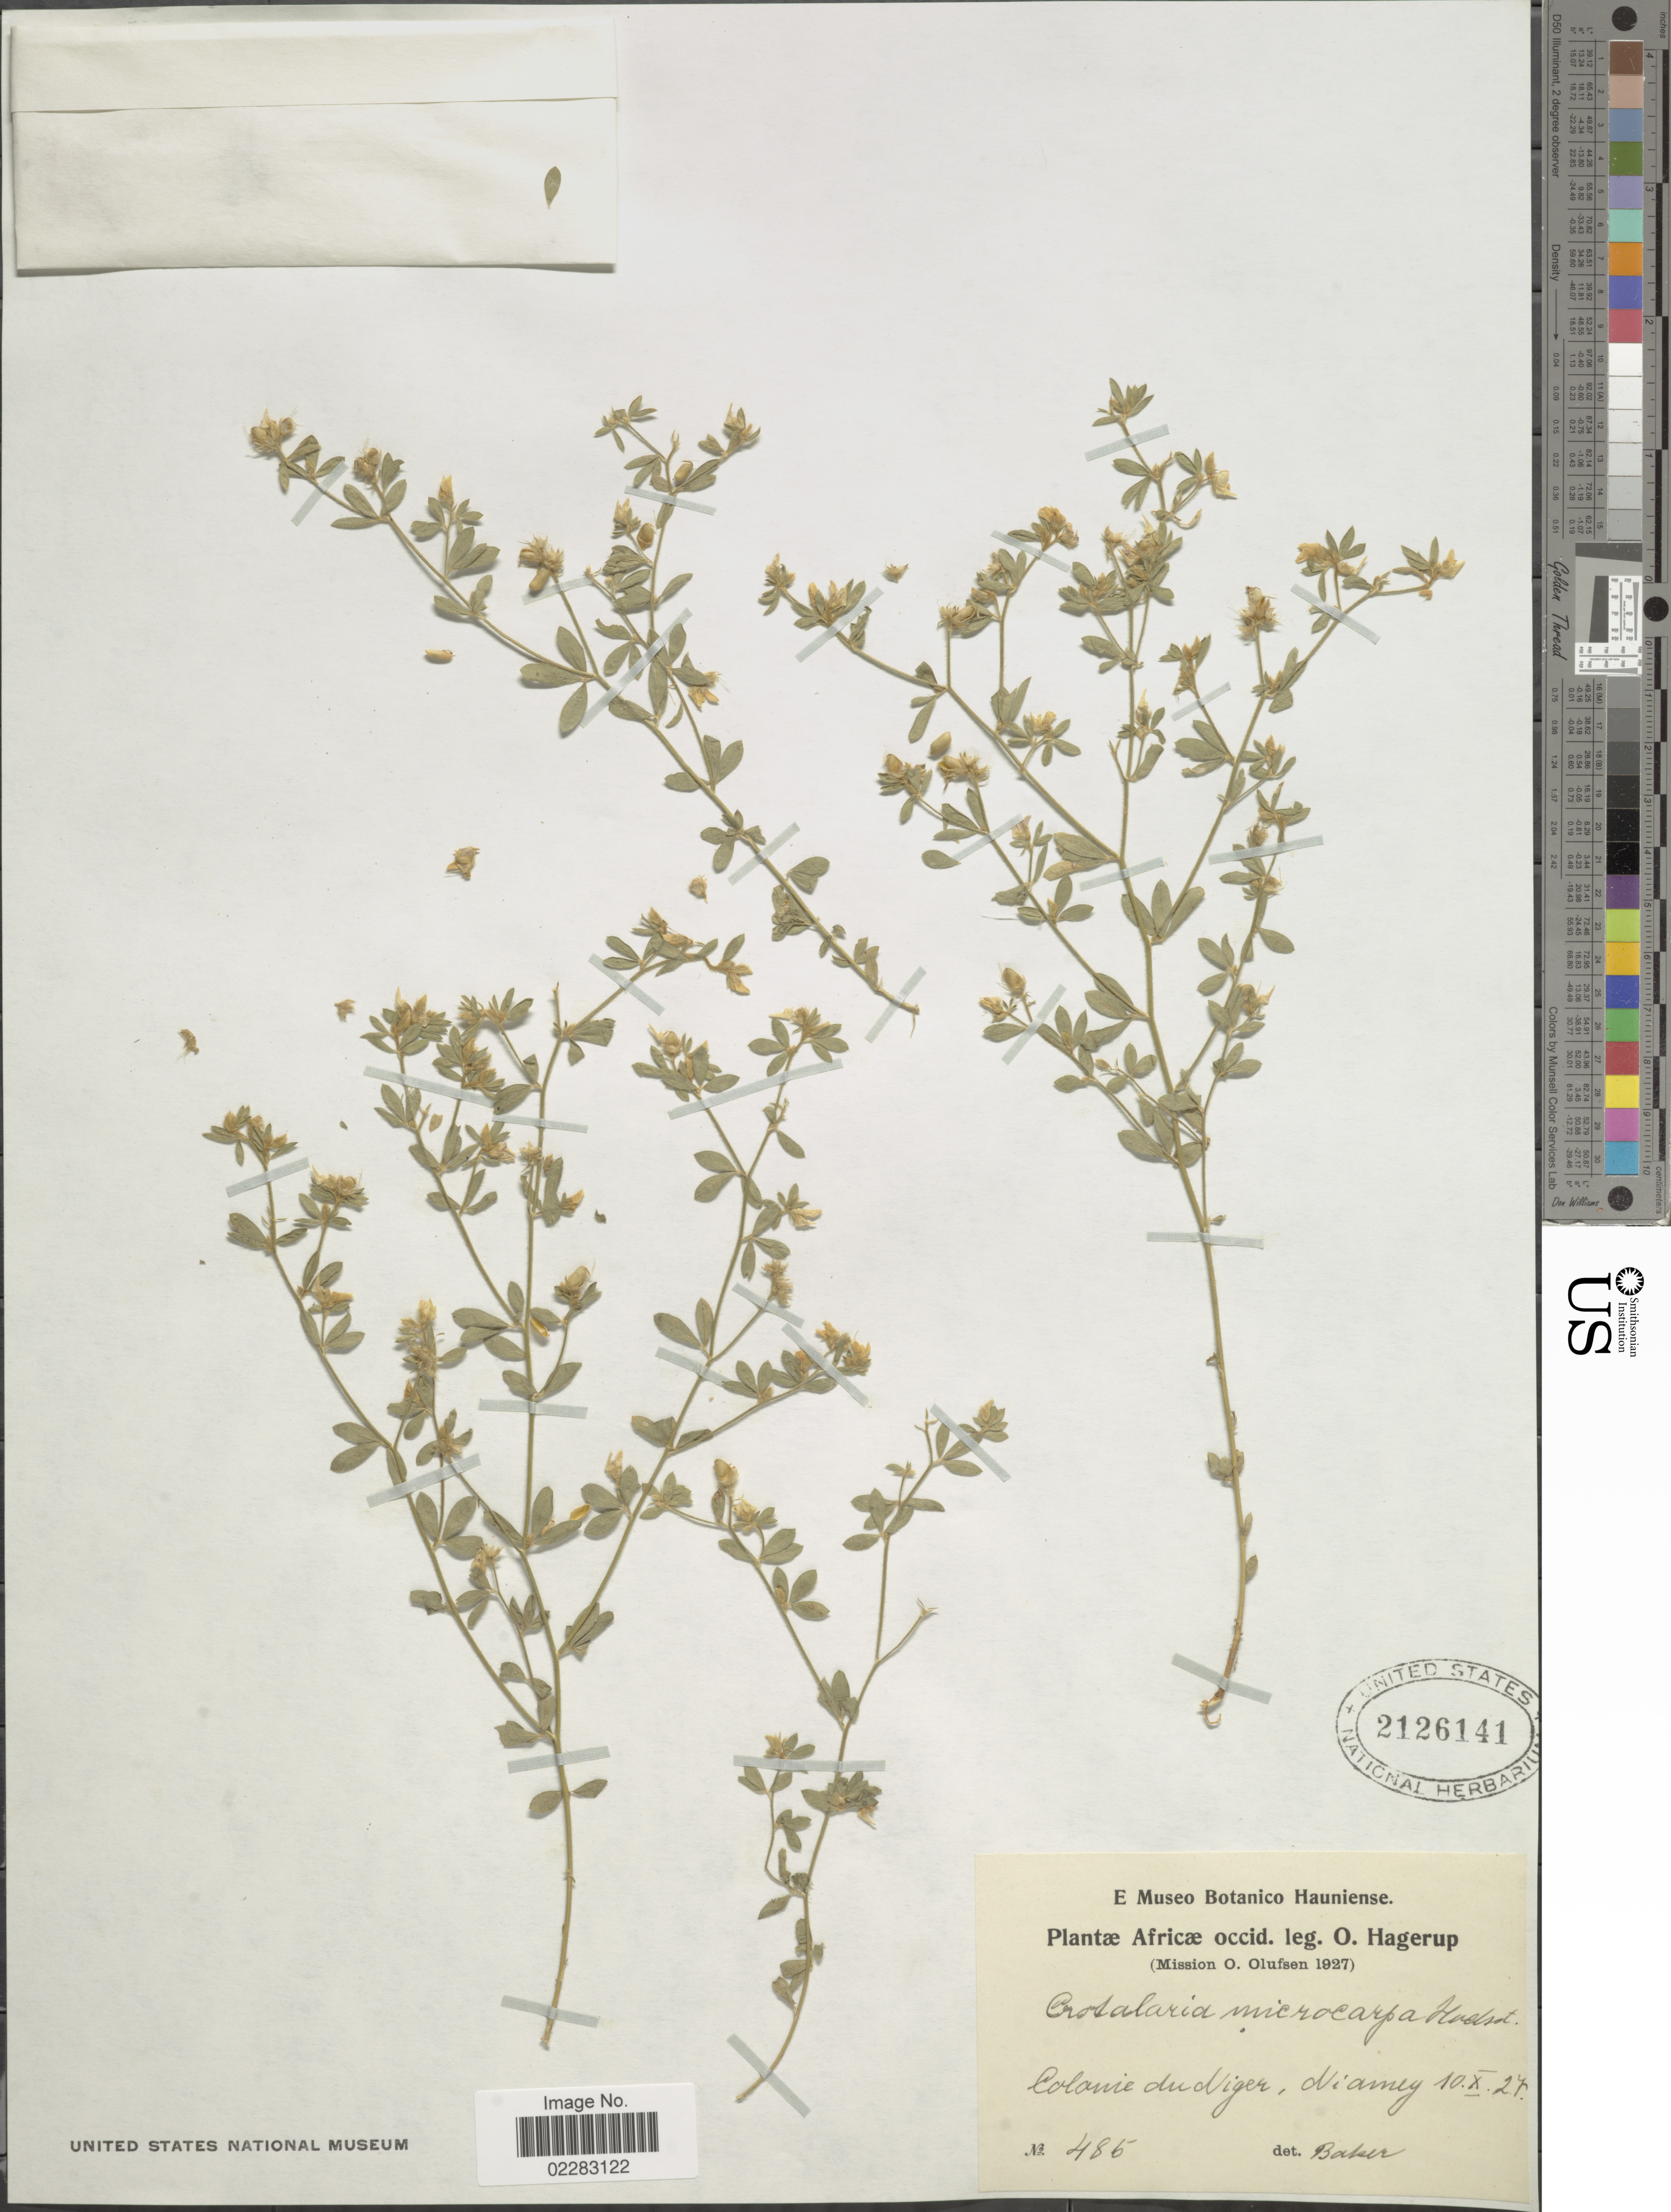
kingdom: Plantae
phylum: Tracheophyta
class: Magnoliopsida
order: Fabales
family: Fabaceae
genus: Crotalaria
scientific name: Crotalaria microcarpa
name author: Benth.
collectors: O. Hagerup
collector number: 485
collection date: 1927-10-10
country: Niger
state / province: Niamey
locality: Colonie du Niger.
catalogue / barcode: US 2126141